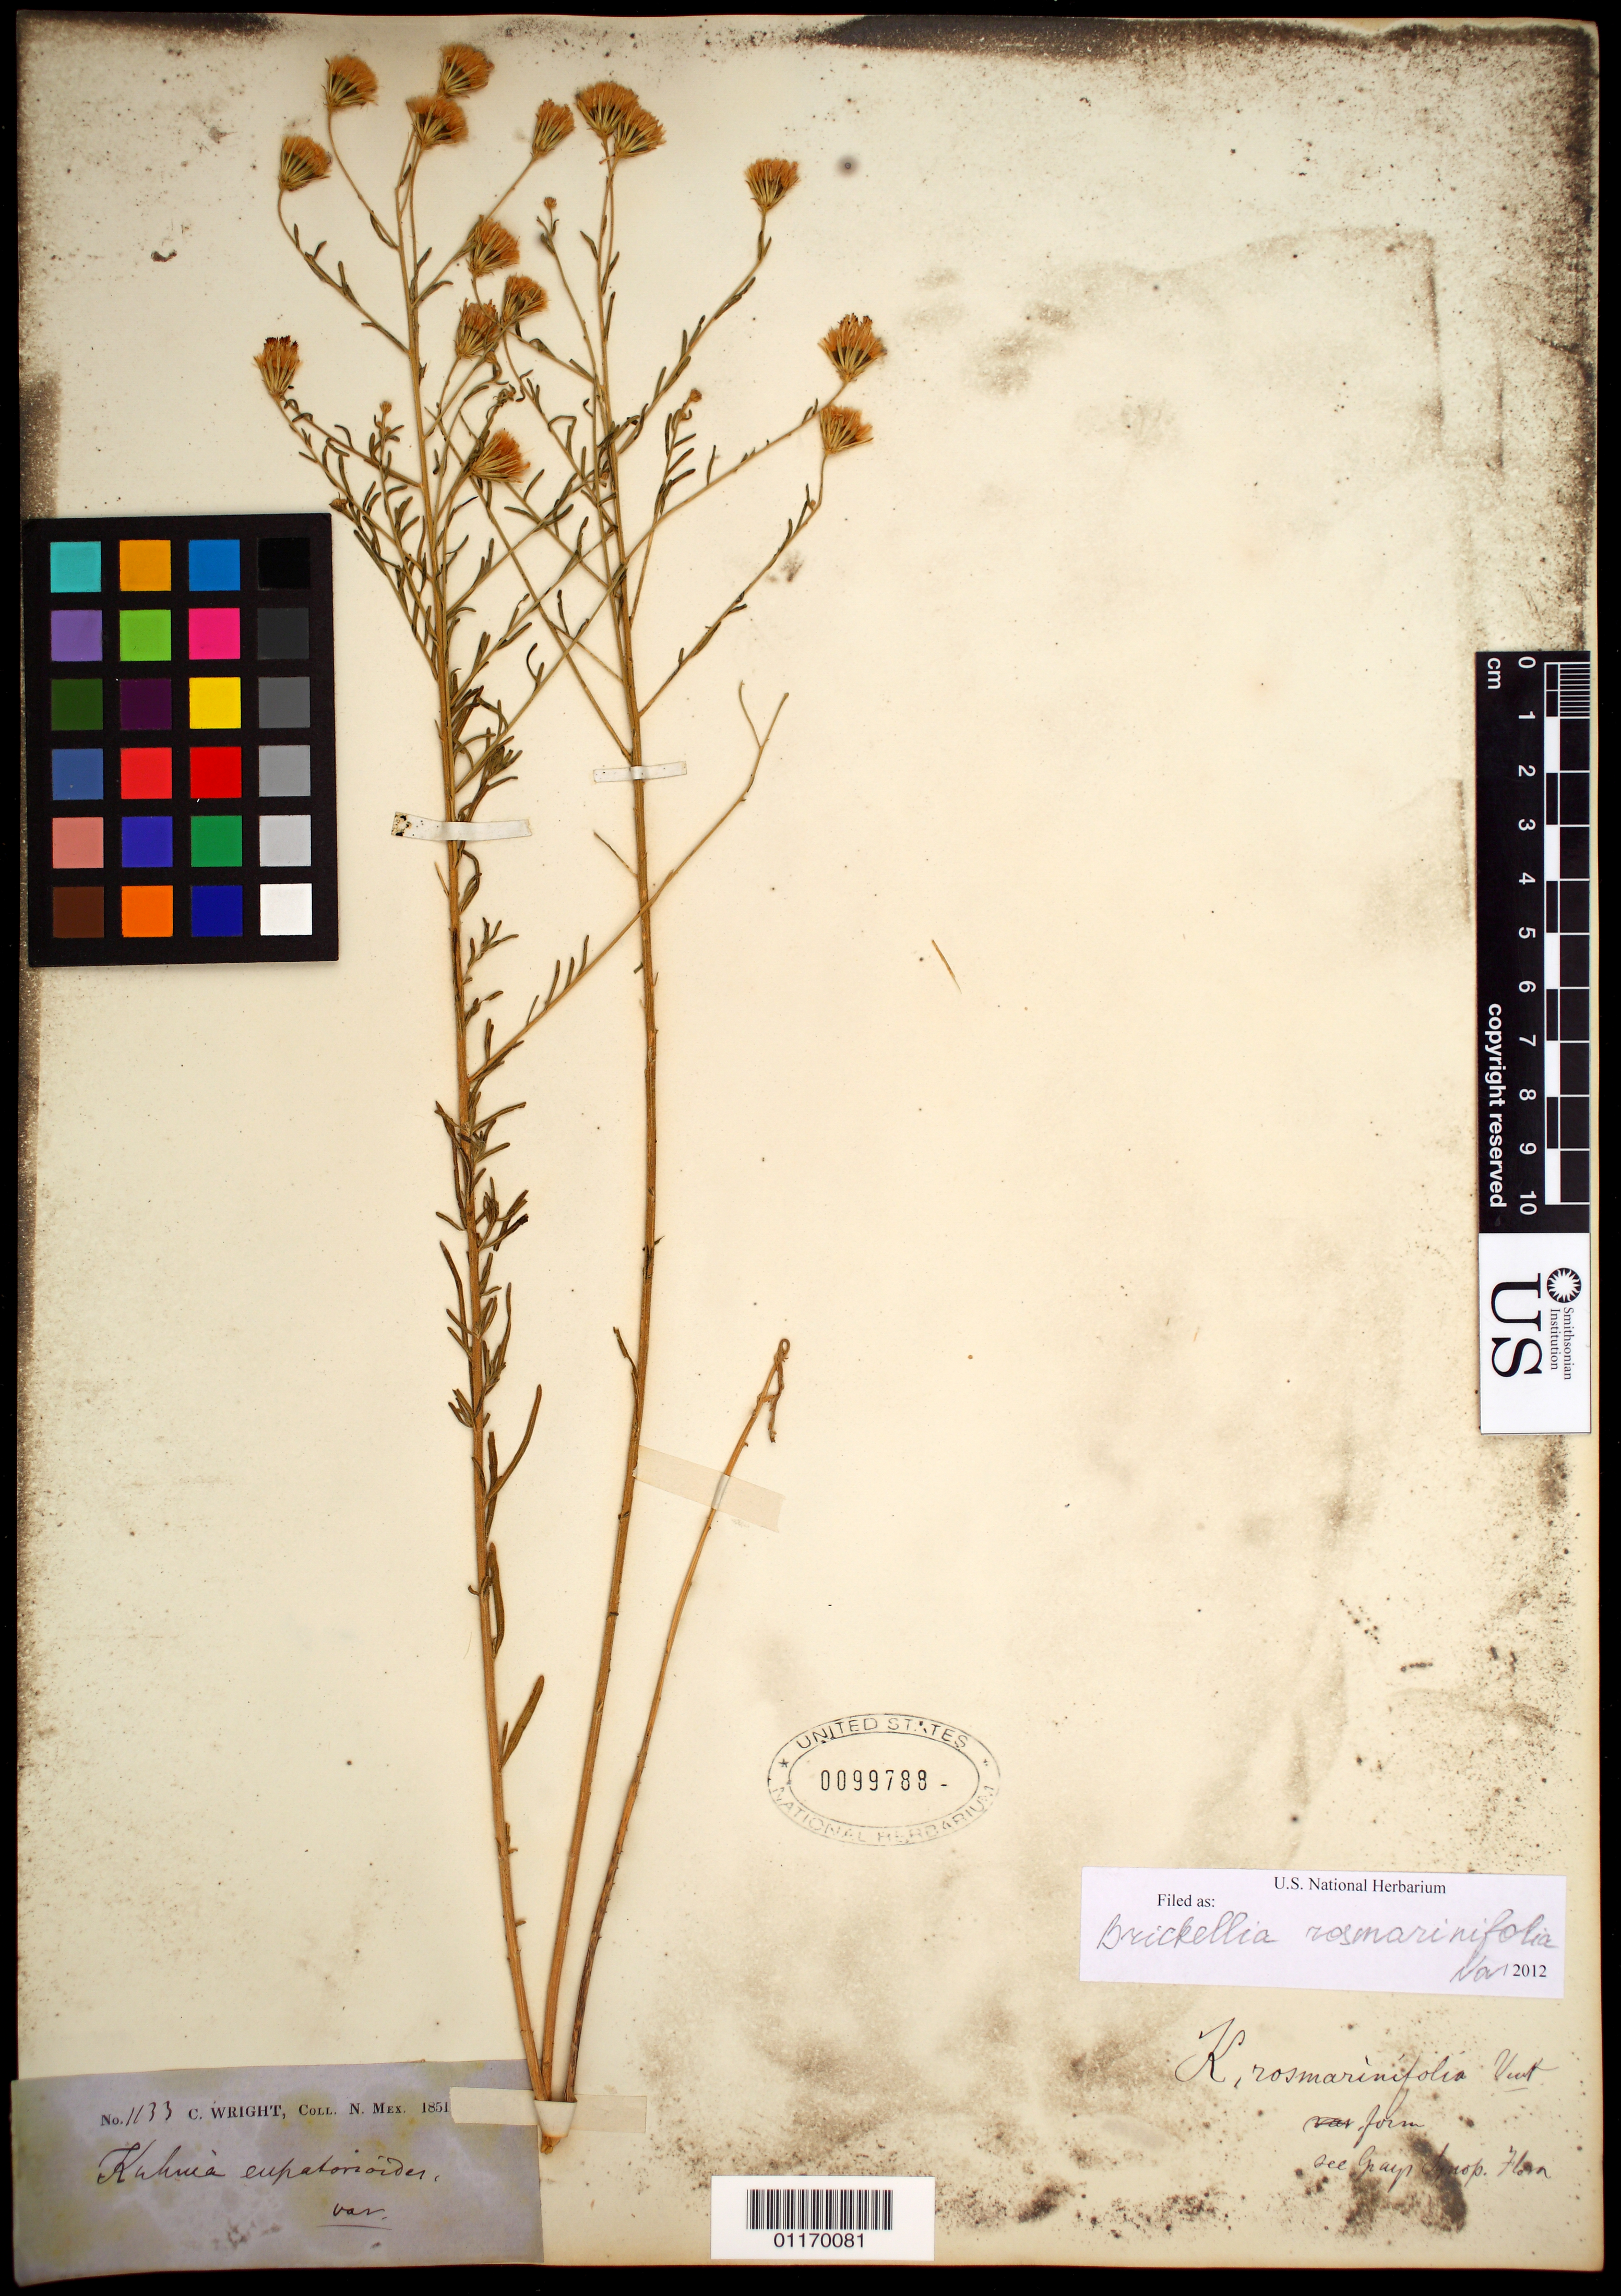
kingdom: Plantae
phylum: Tracheophyta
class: Magnoliopsida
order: Asterales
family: Asteraceae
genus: Brickellia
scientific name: Brickellia rosmarinifolia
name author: (Vent.) W.A. Weber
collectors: C. Wright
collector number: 1133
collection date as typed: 1851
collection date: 1851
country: United States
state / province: New Mexico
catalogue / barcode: US 99788